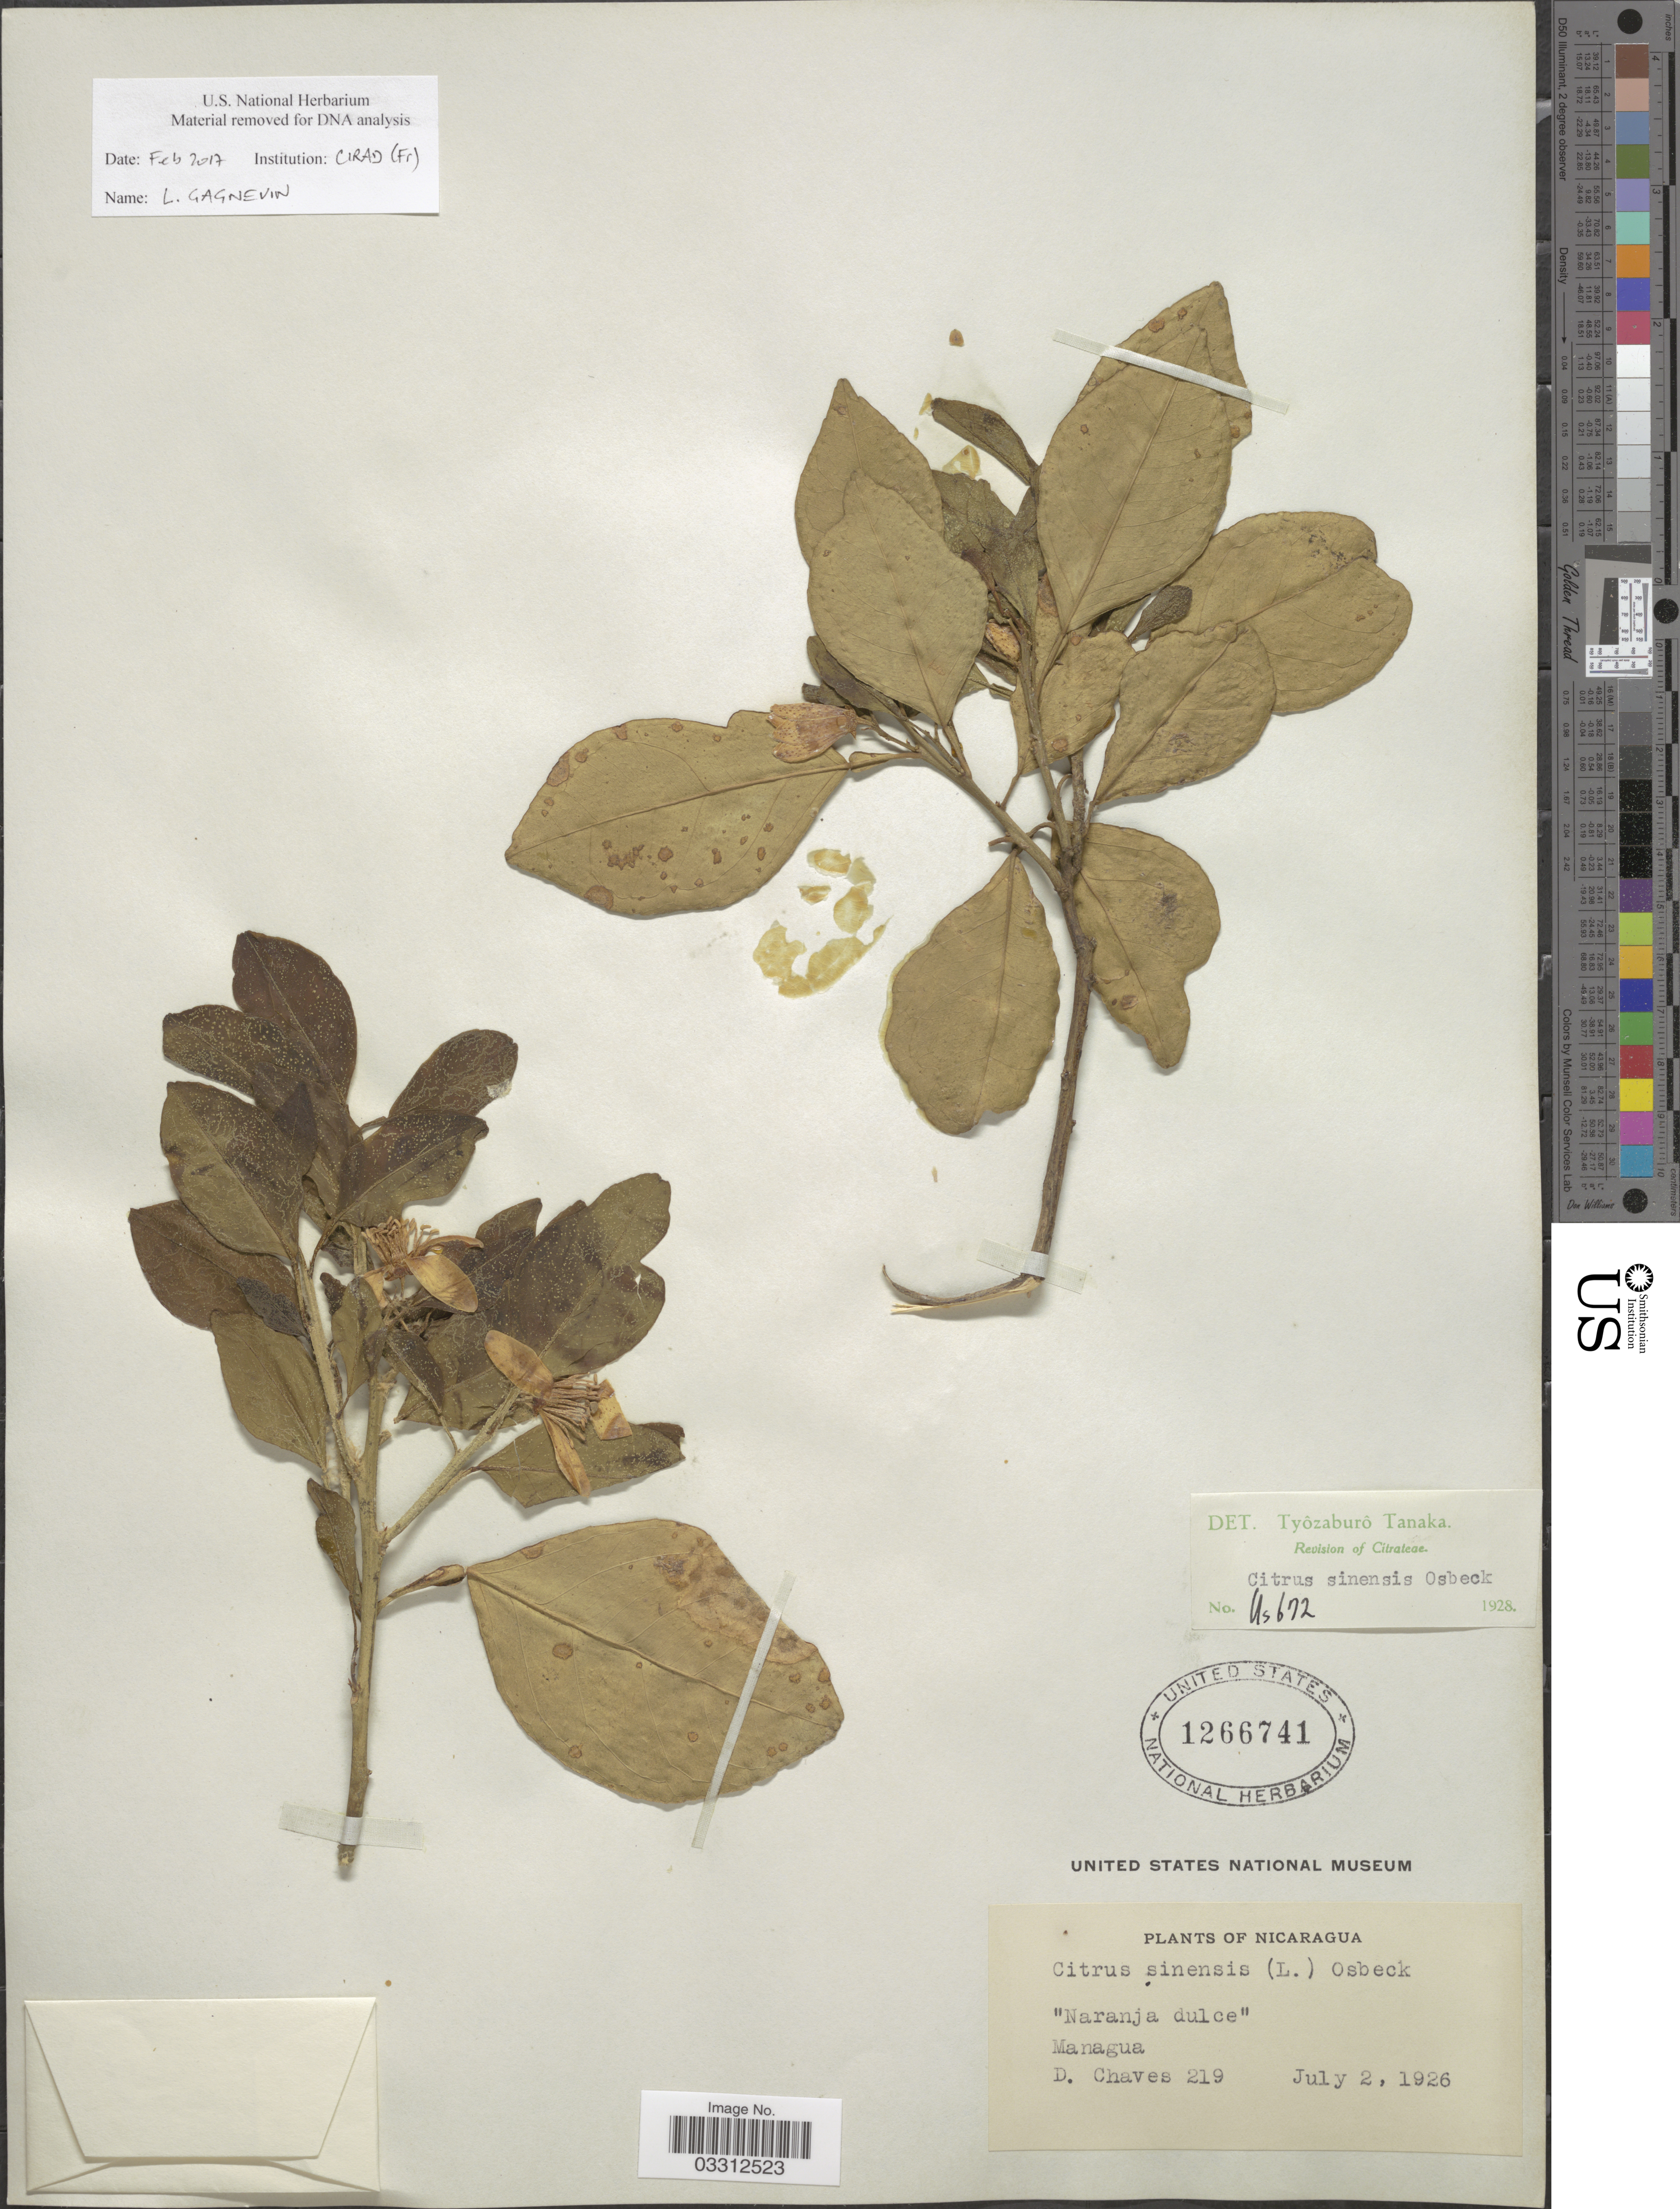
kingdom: Plantae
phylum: Tracheophyta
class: Magnoliopsida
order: Sapindales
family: Rutaceae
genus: Citrus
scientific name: Citrus x sinensis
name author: (L.) Osbeck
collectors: D. Chaves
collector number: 219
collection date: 1926-07-02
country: Nicaragua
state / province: Managua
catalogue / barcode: US 1266741